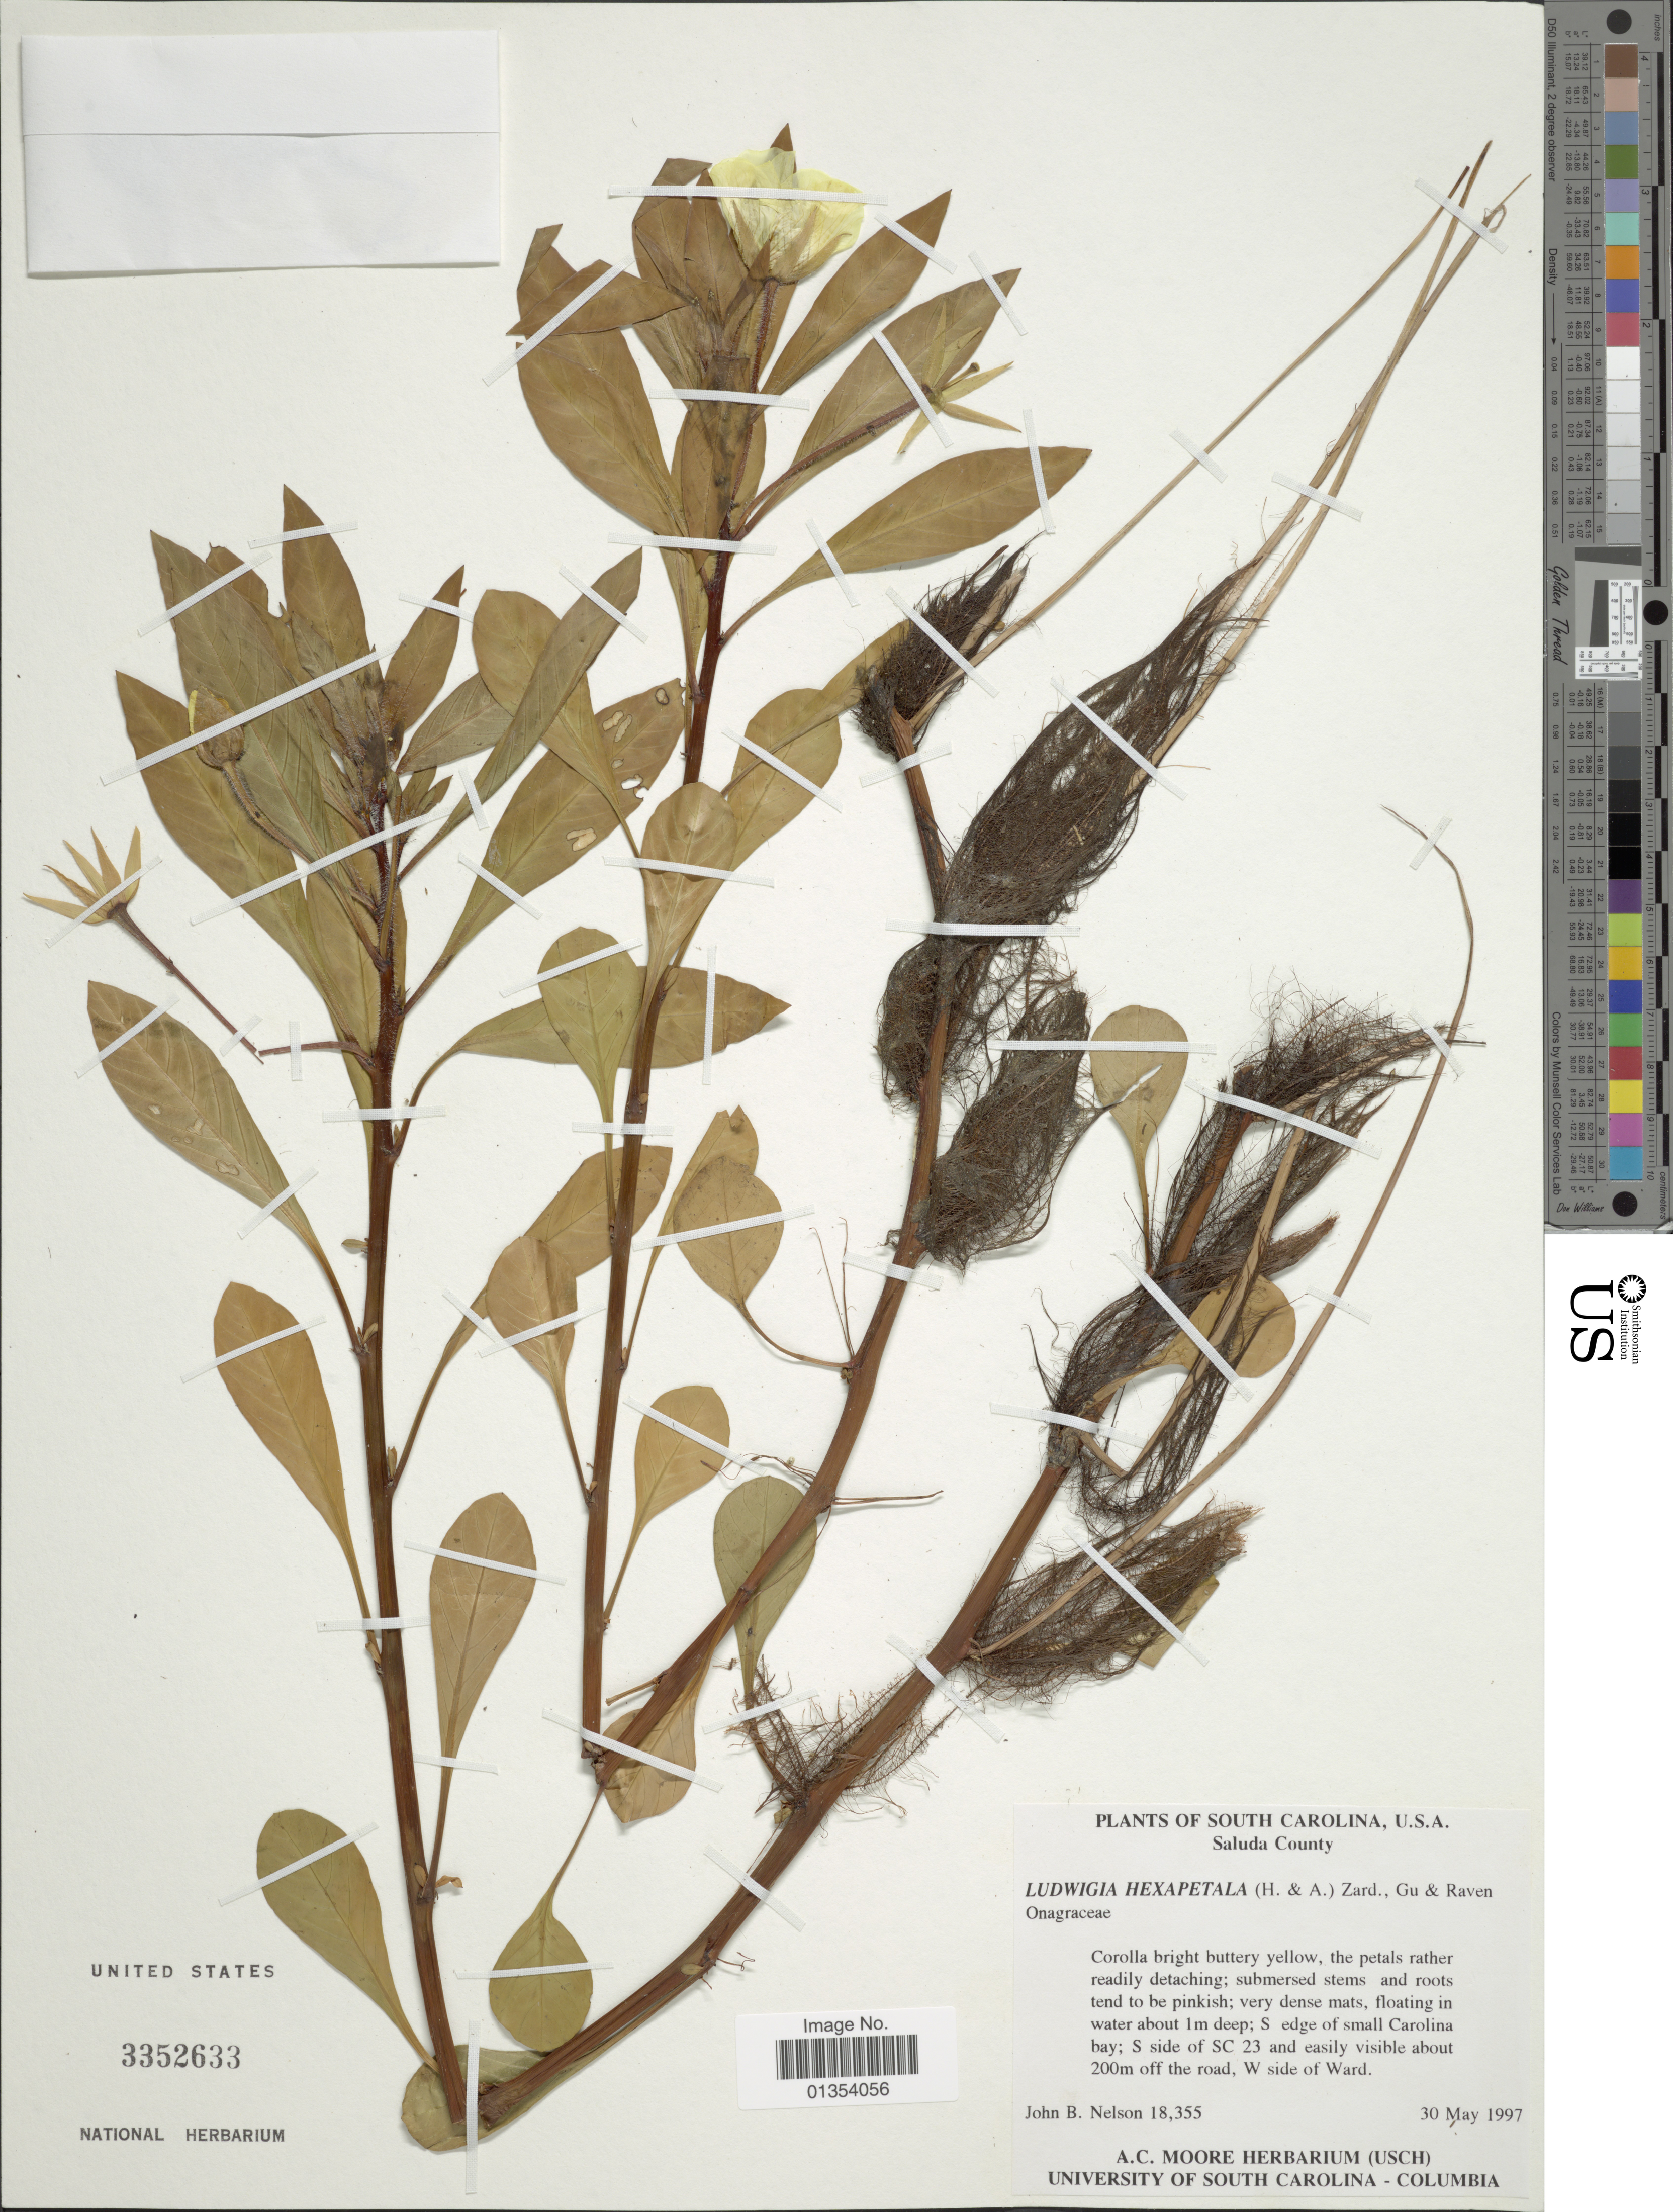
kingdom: Plantae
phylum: Tracheophyta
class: Magnoliopsida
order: Myrtales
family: Onagraceae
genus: Ludwigia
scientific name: Ludwigia hexapetala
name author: (Hook. & Arn.) Zardini et al.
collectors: J. B. Nelson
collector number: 18355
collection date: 1997-05-30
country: United States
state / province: South Carolina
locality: Saluda County, S edge of small Carolina bay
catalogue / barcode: US 3352633